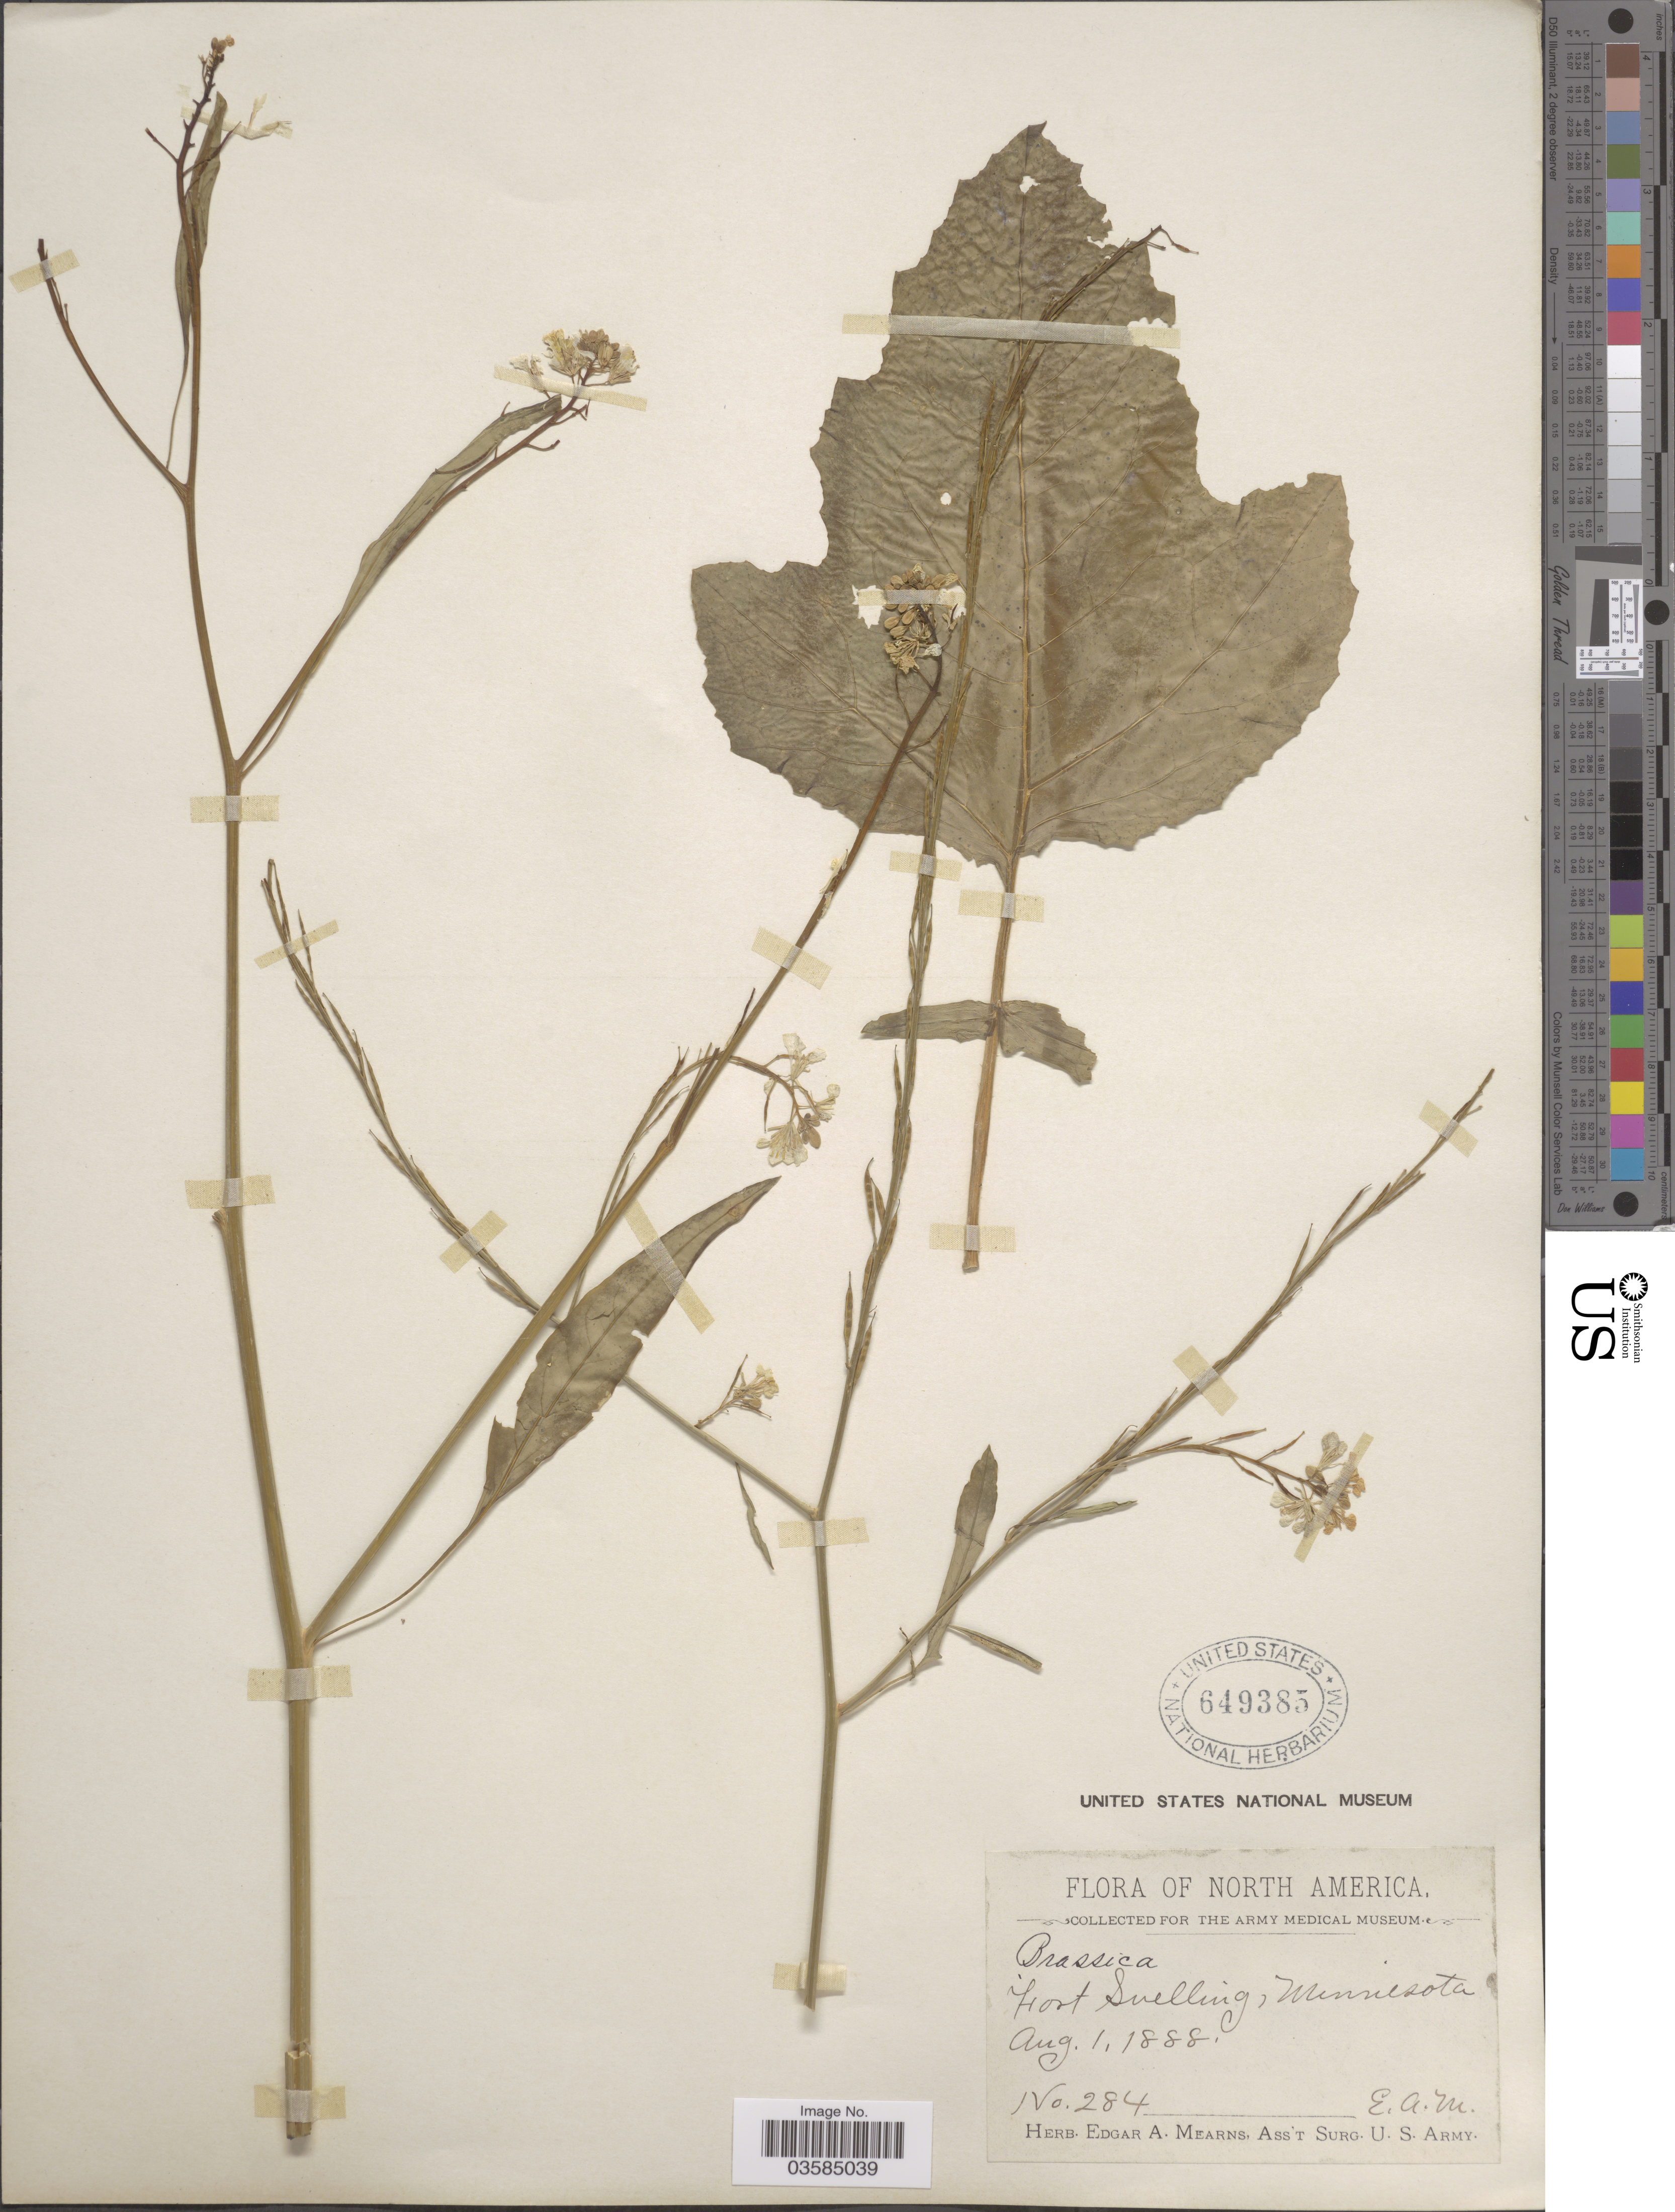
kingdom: Plantae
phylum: Tracheophyta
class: Magnoliopsida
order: Brassicales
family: Brassicaceae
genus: Brassica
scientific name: Brassica kaber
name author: (DC.) L.C. Wheeler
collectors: E. A. Mearns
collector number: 284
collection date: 1888-08-01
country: United States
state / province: Minnesota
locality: Fort Snelling.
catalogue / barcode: US 649385